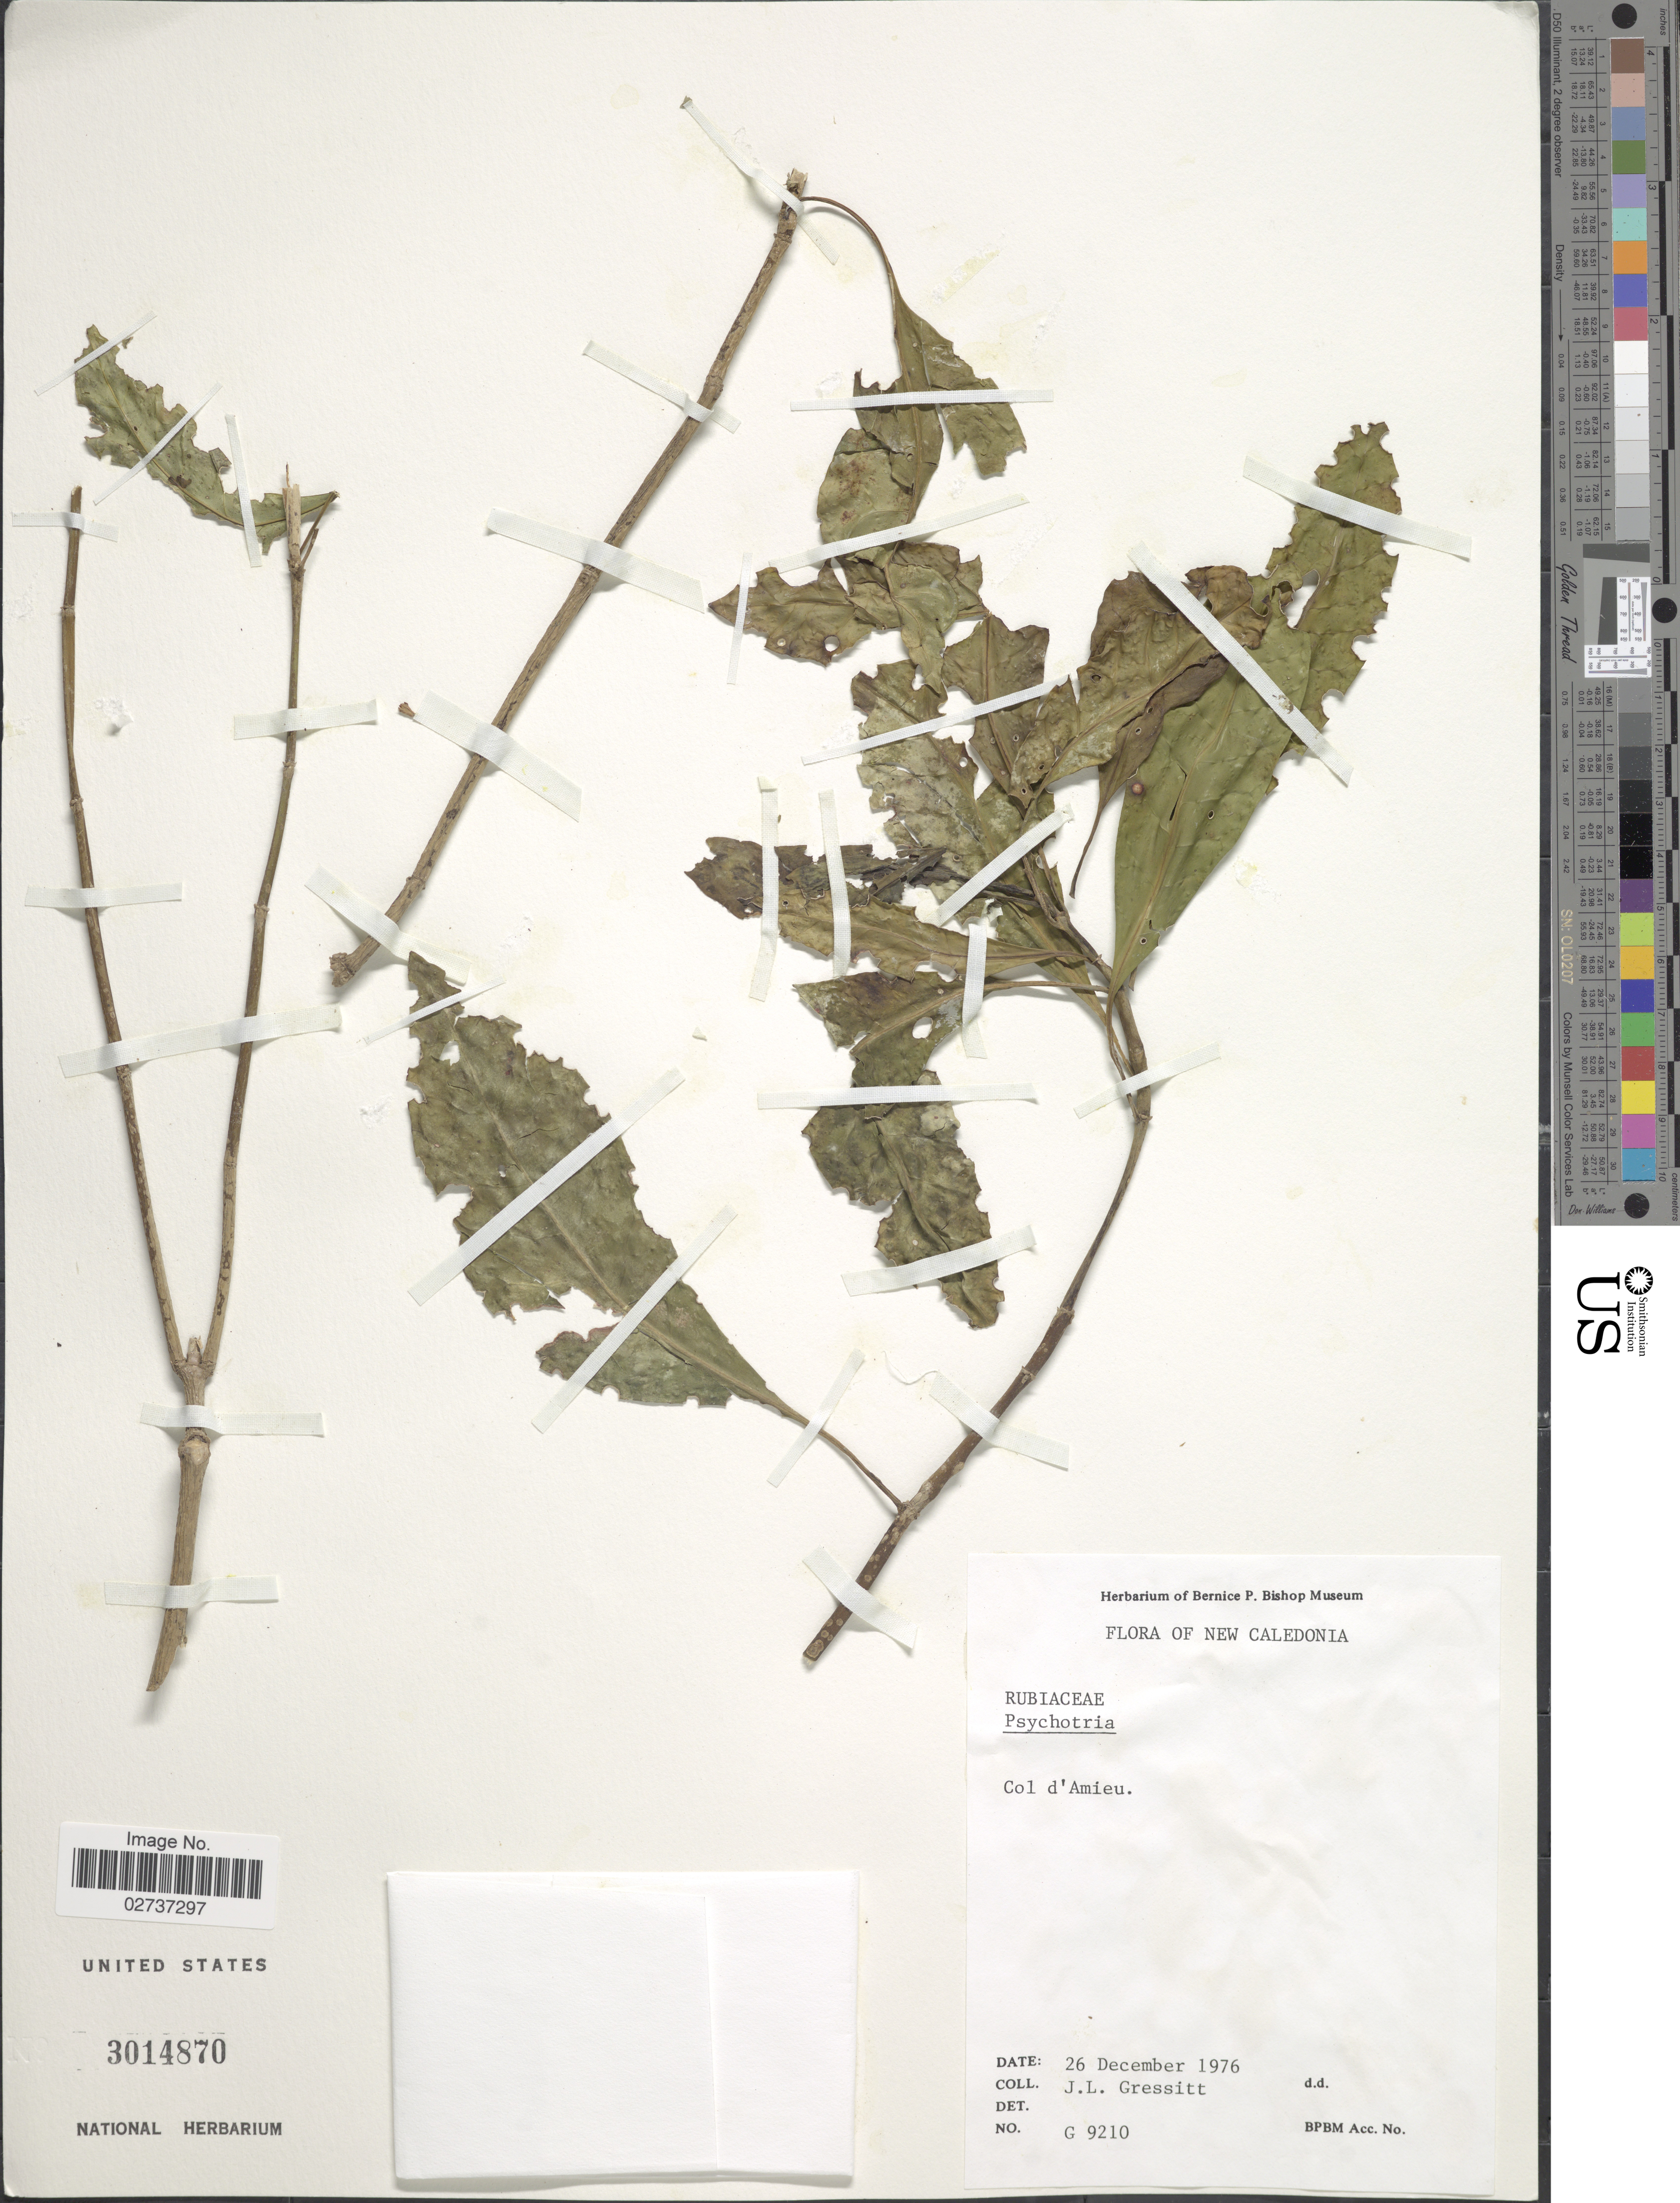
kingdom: Plantae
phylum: Tracheophyta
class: Magnoliopsida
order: Gentianales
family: Rubiaceae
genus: Psychotria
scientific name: Psychotria sp.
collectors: J. Gressitt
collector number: G 9210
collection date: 1976-12-26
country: New Caledonia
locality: Col d'Amieu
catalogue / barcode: US 3014870